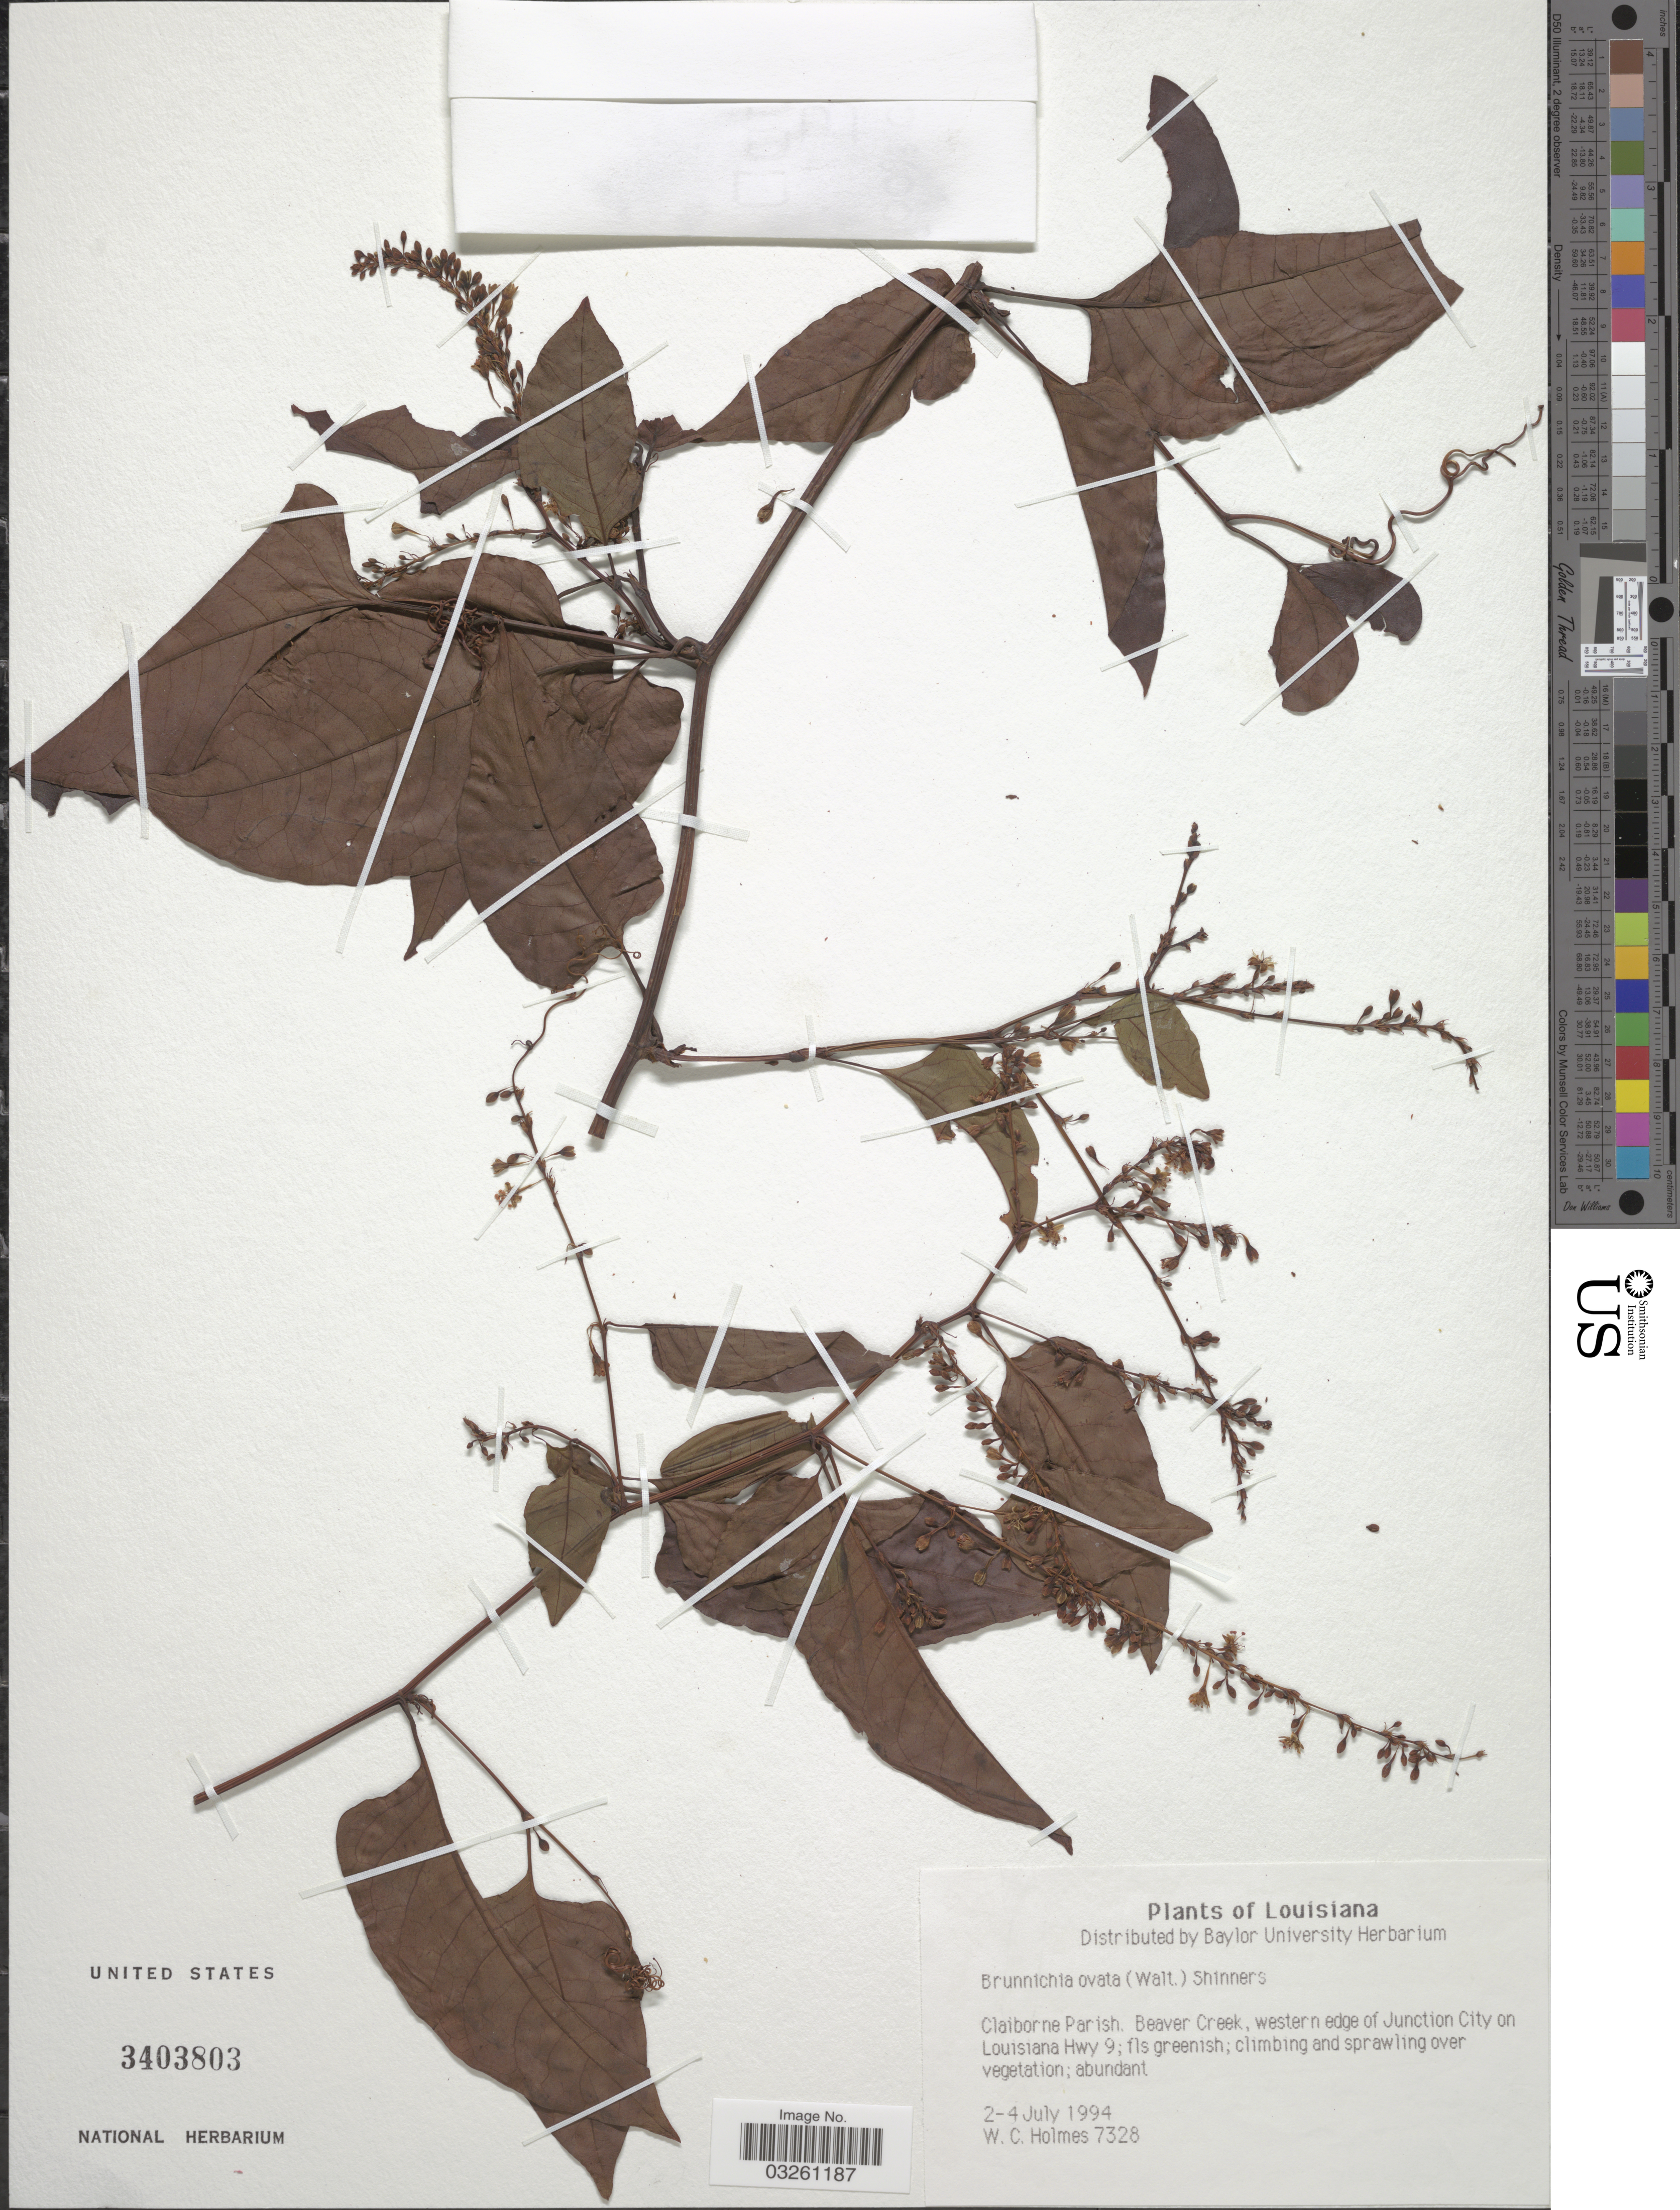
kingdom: Plantae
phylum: Tracheophyta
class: Magnoliopsida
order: Caryophyllales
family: Polygonaceae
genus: Brunnichia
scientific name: Brunnichia ovata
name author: (Walter) Shinners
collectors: W. Holmes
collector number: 7328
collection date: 1994-07-02/1994-07-04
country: United States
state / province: Louisiana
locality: Claiborne Parish. Beaver Creek, western edge of Junction City on Louisiana Hwy 9.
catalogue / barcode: US 3403803